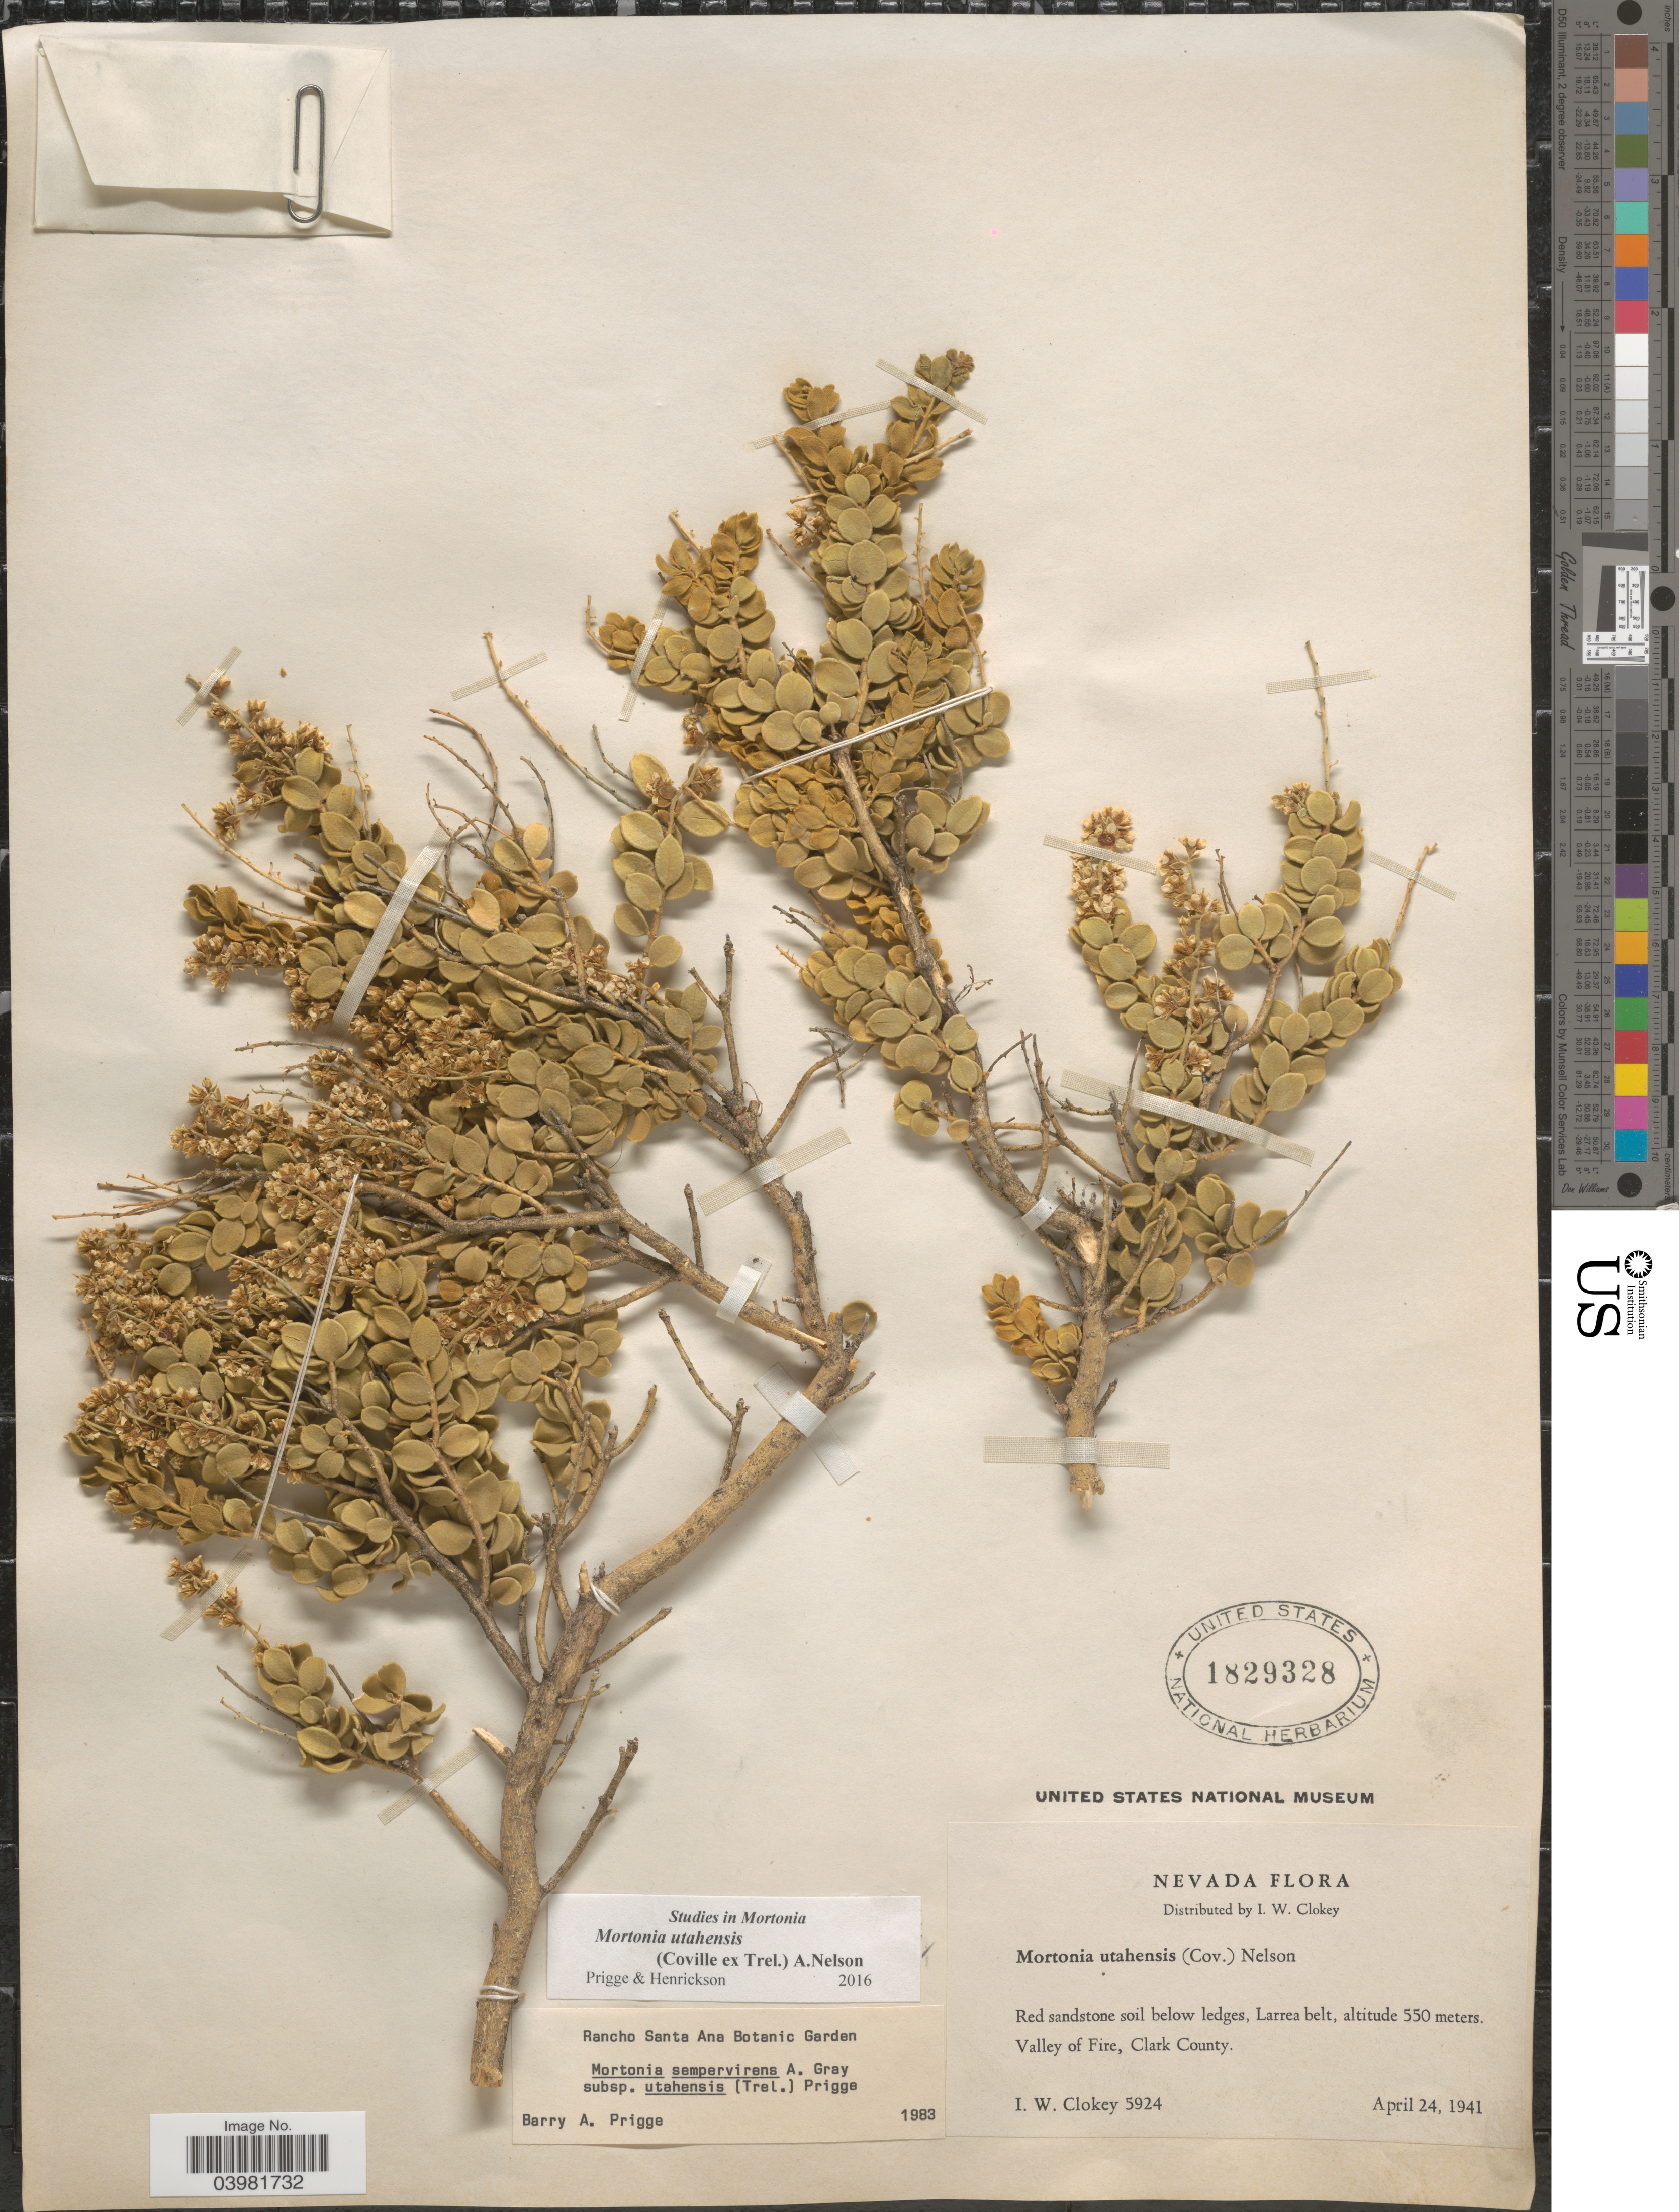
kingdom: Plantae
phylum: Tracheophyta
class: Magnoliopsida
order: Celastrales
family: Celastraceae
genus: Mortonia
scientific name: Mortonia utahensis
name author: (Coville ex Trel.) A. Nelson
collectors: I. W. Clokey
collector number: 5924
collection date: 1941-04-24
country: United States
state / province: Nevada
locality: Valley of Fire, Clark County.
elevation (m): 550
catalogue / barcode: US 1829328